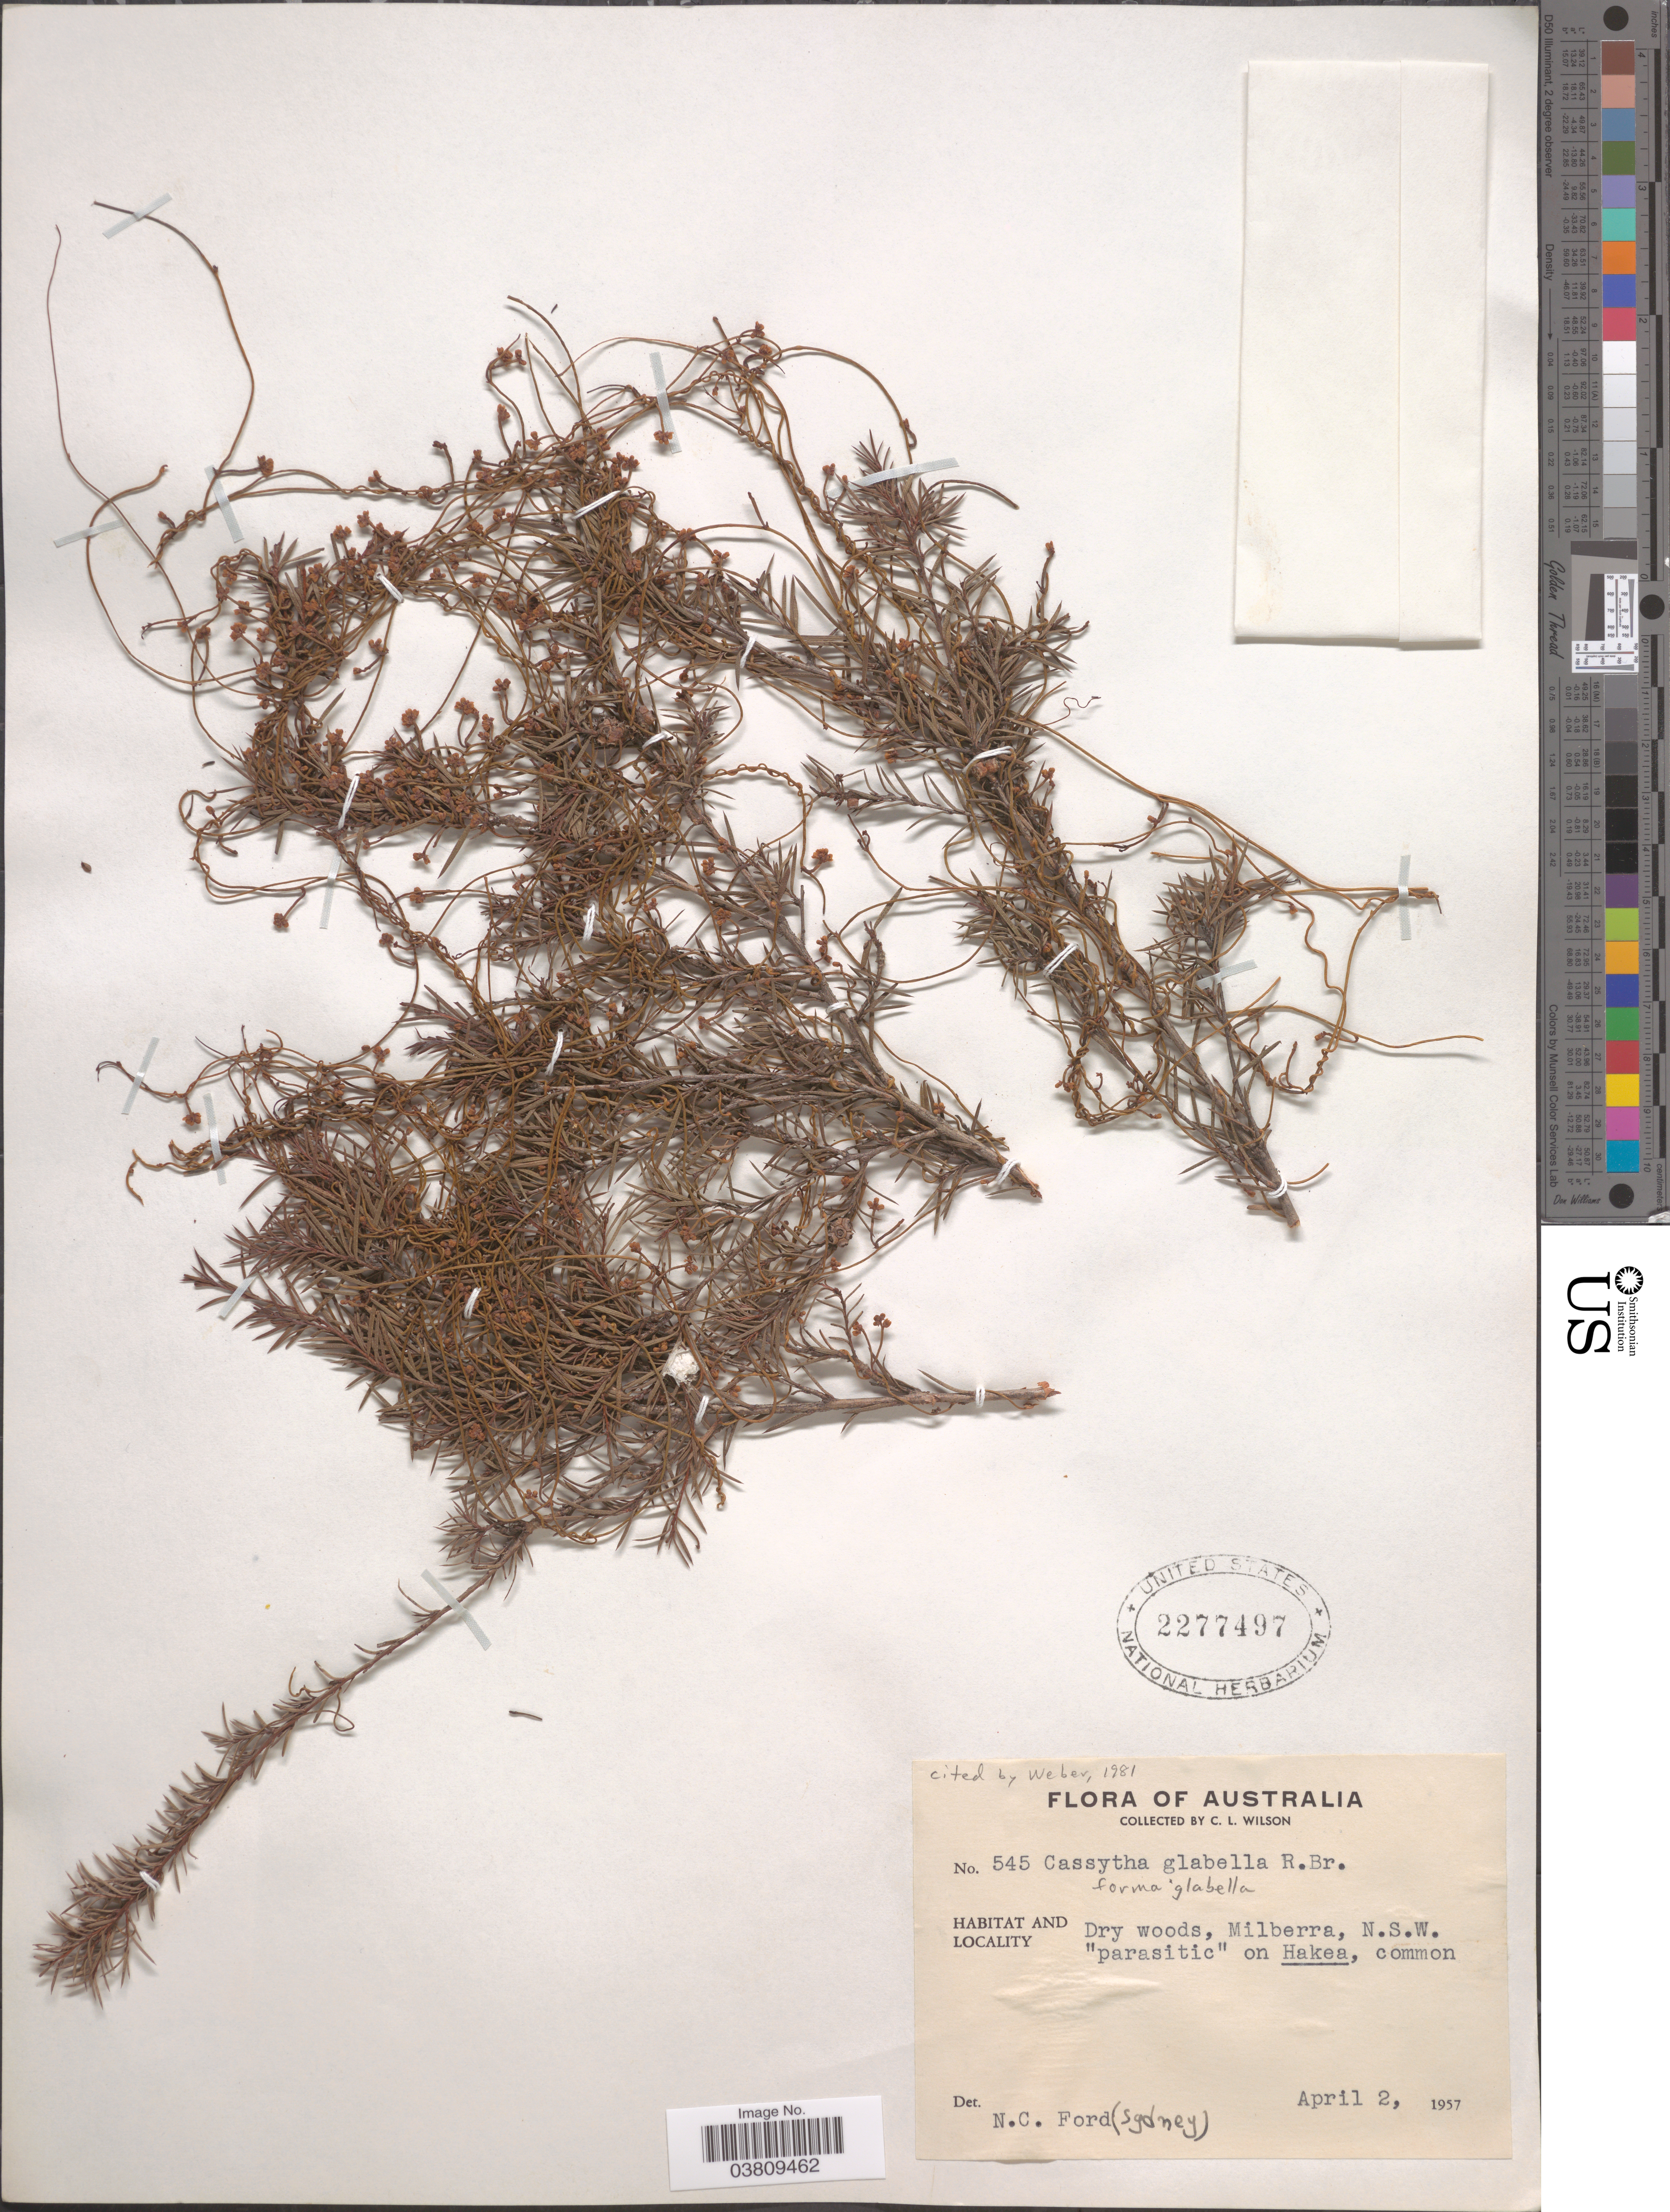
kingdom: Plantae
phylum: Tracheophyta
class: Magnoliopsida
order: Laurales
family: Lauraceae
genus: Cassytha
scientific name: Cassytha glabella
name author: R. Br.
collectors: C. L. Wilson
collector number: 545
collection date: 1957-04-02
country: Australia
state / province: New South Wales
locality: Milberra.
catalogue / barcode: US 2277497